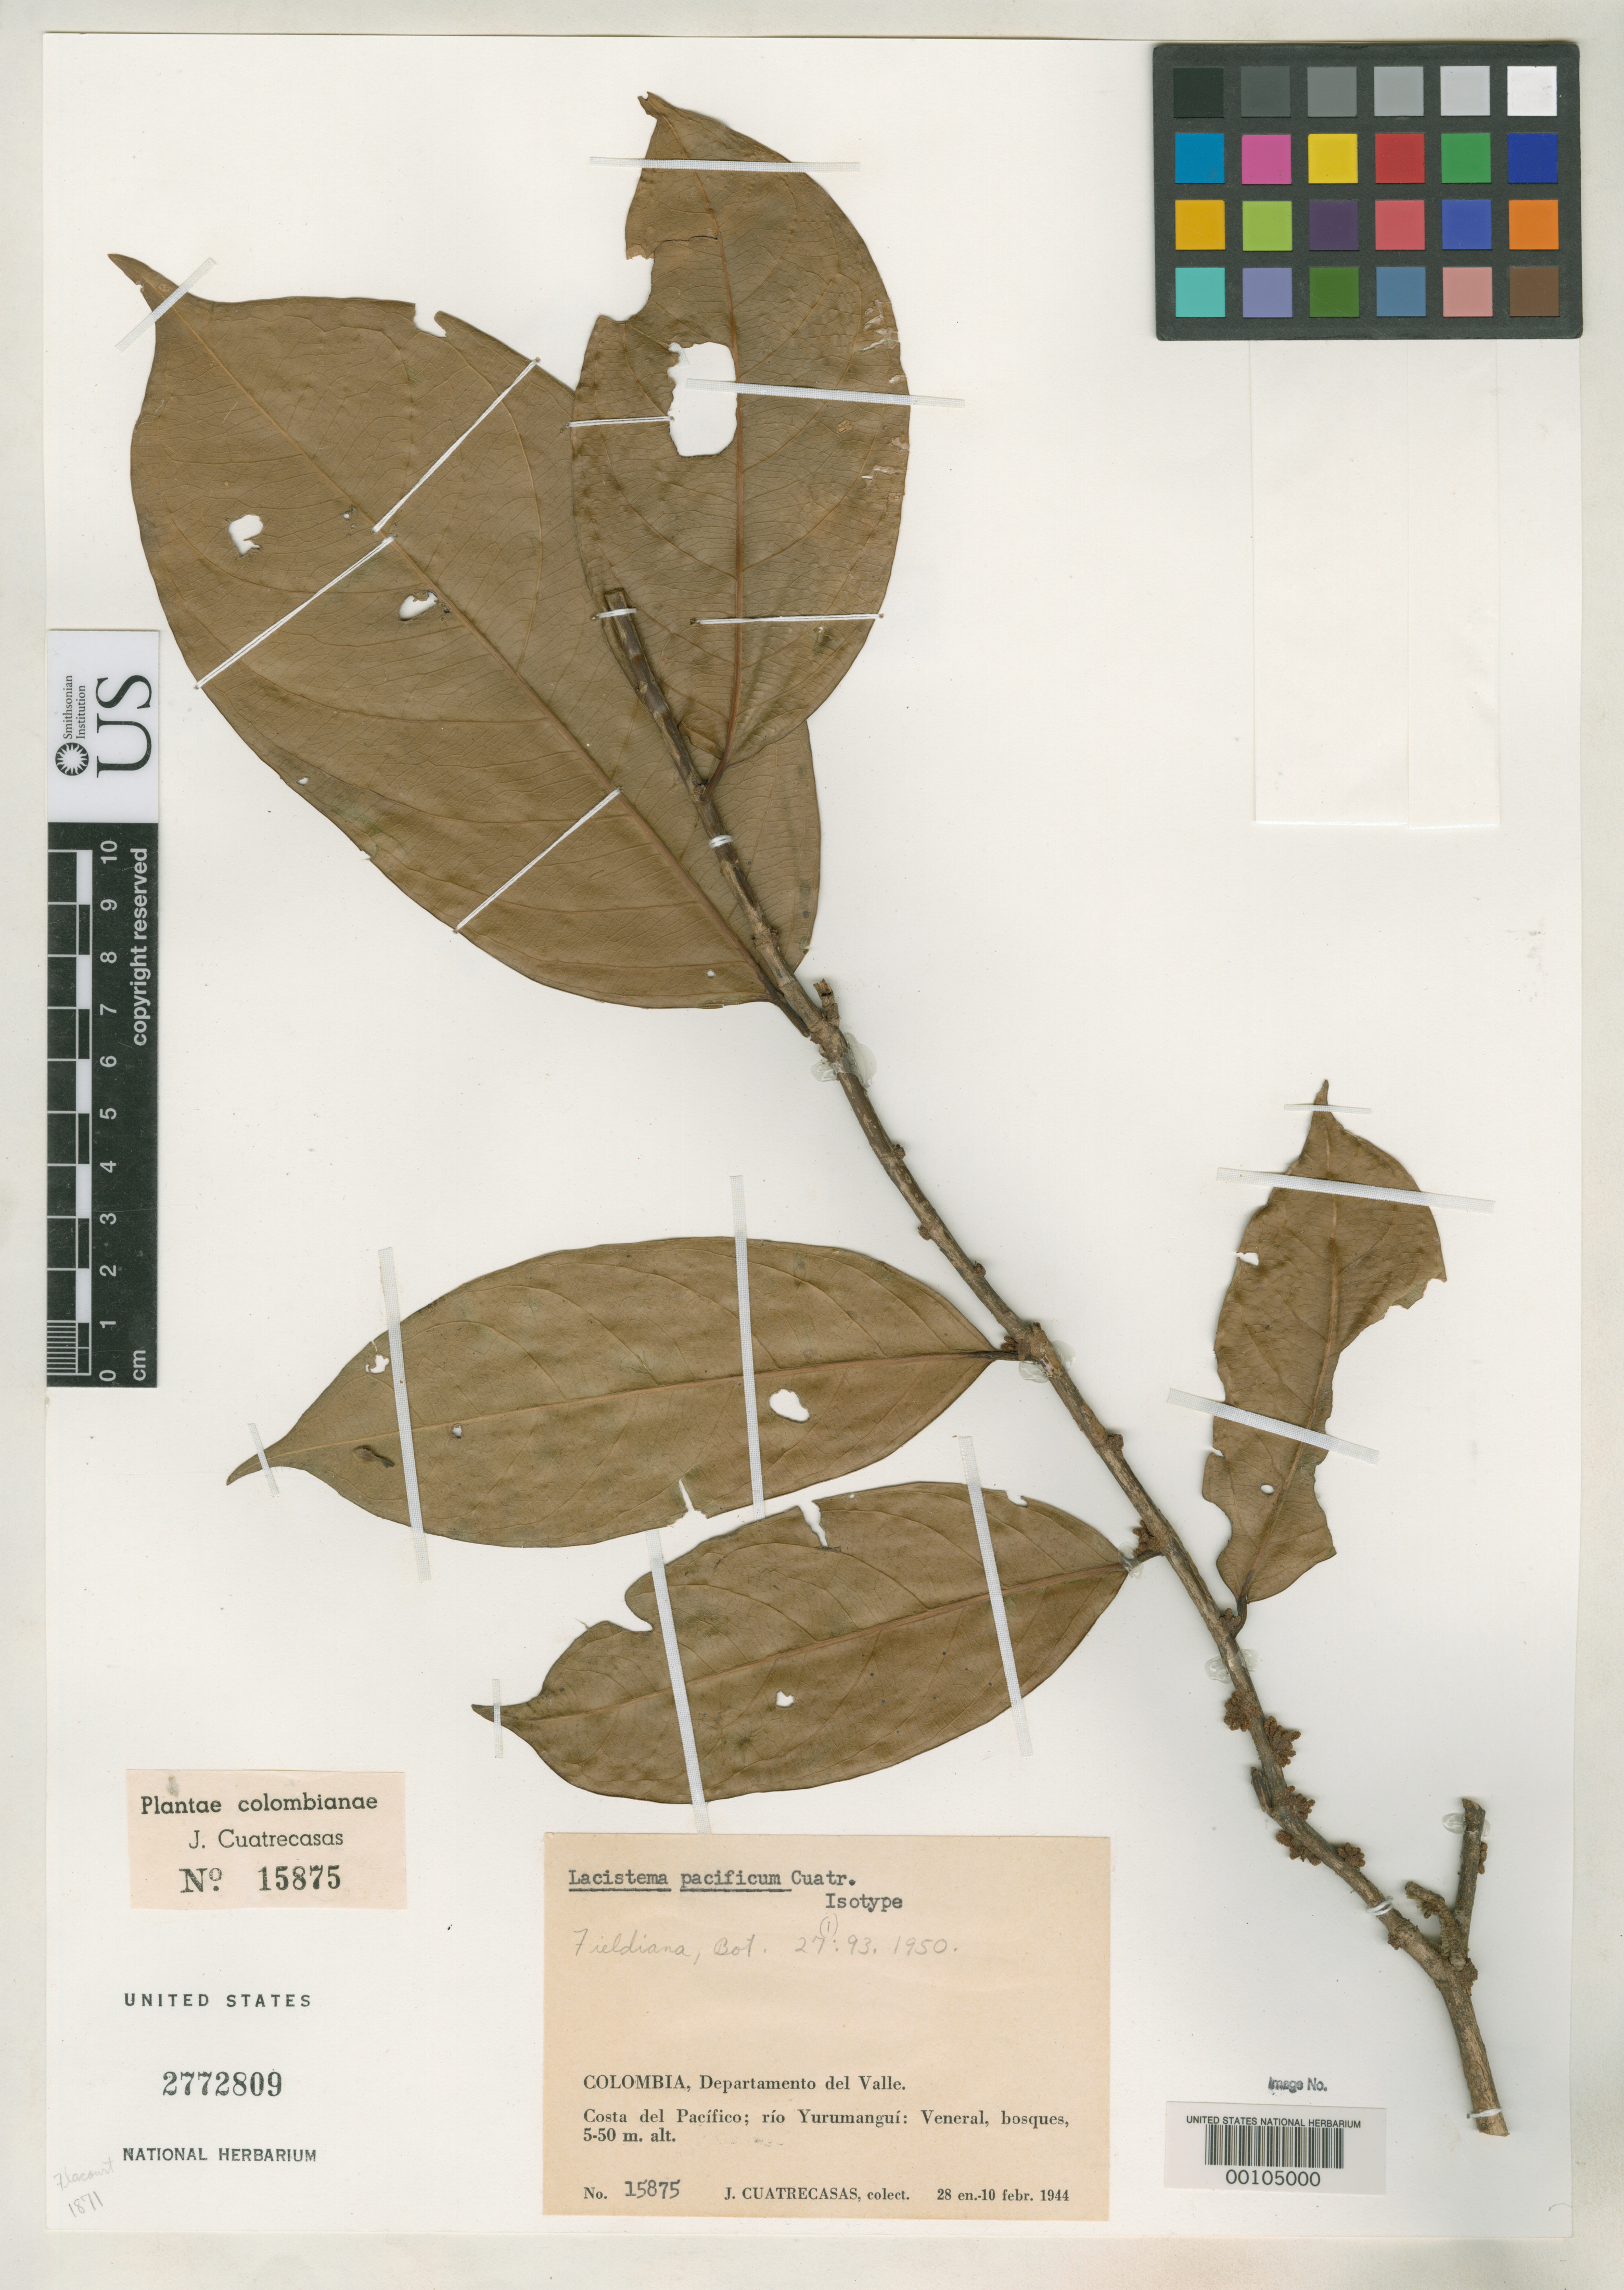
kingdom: Plantae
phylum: Tracheophyta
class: Magnoliopsida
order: Malpighiales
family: Lacistemataceae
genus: Lacistema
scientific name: Lacistema pacificum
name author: Cuatrec.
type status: Isotype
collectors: J. Cuatrecasas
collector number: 15875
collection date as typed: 28 Jan 1944 to 10 Feb 1944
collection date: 1944-01-28/1944-02-10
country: Colombia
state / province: Valle del Cauca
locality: Pacific Coast, Rio Yurumangui, Veneral.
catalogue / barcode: US 2772809